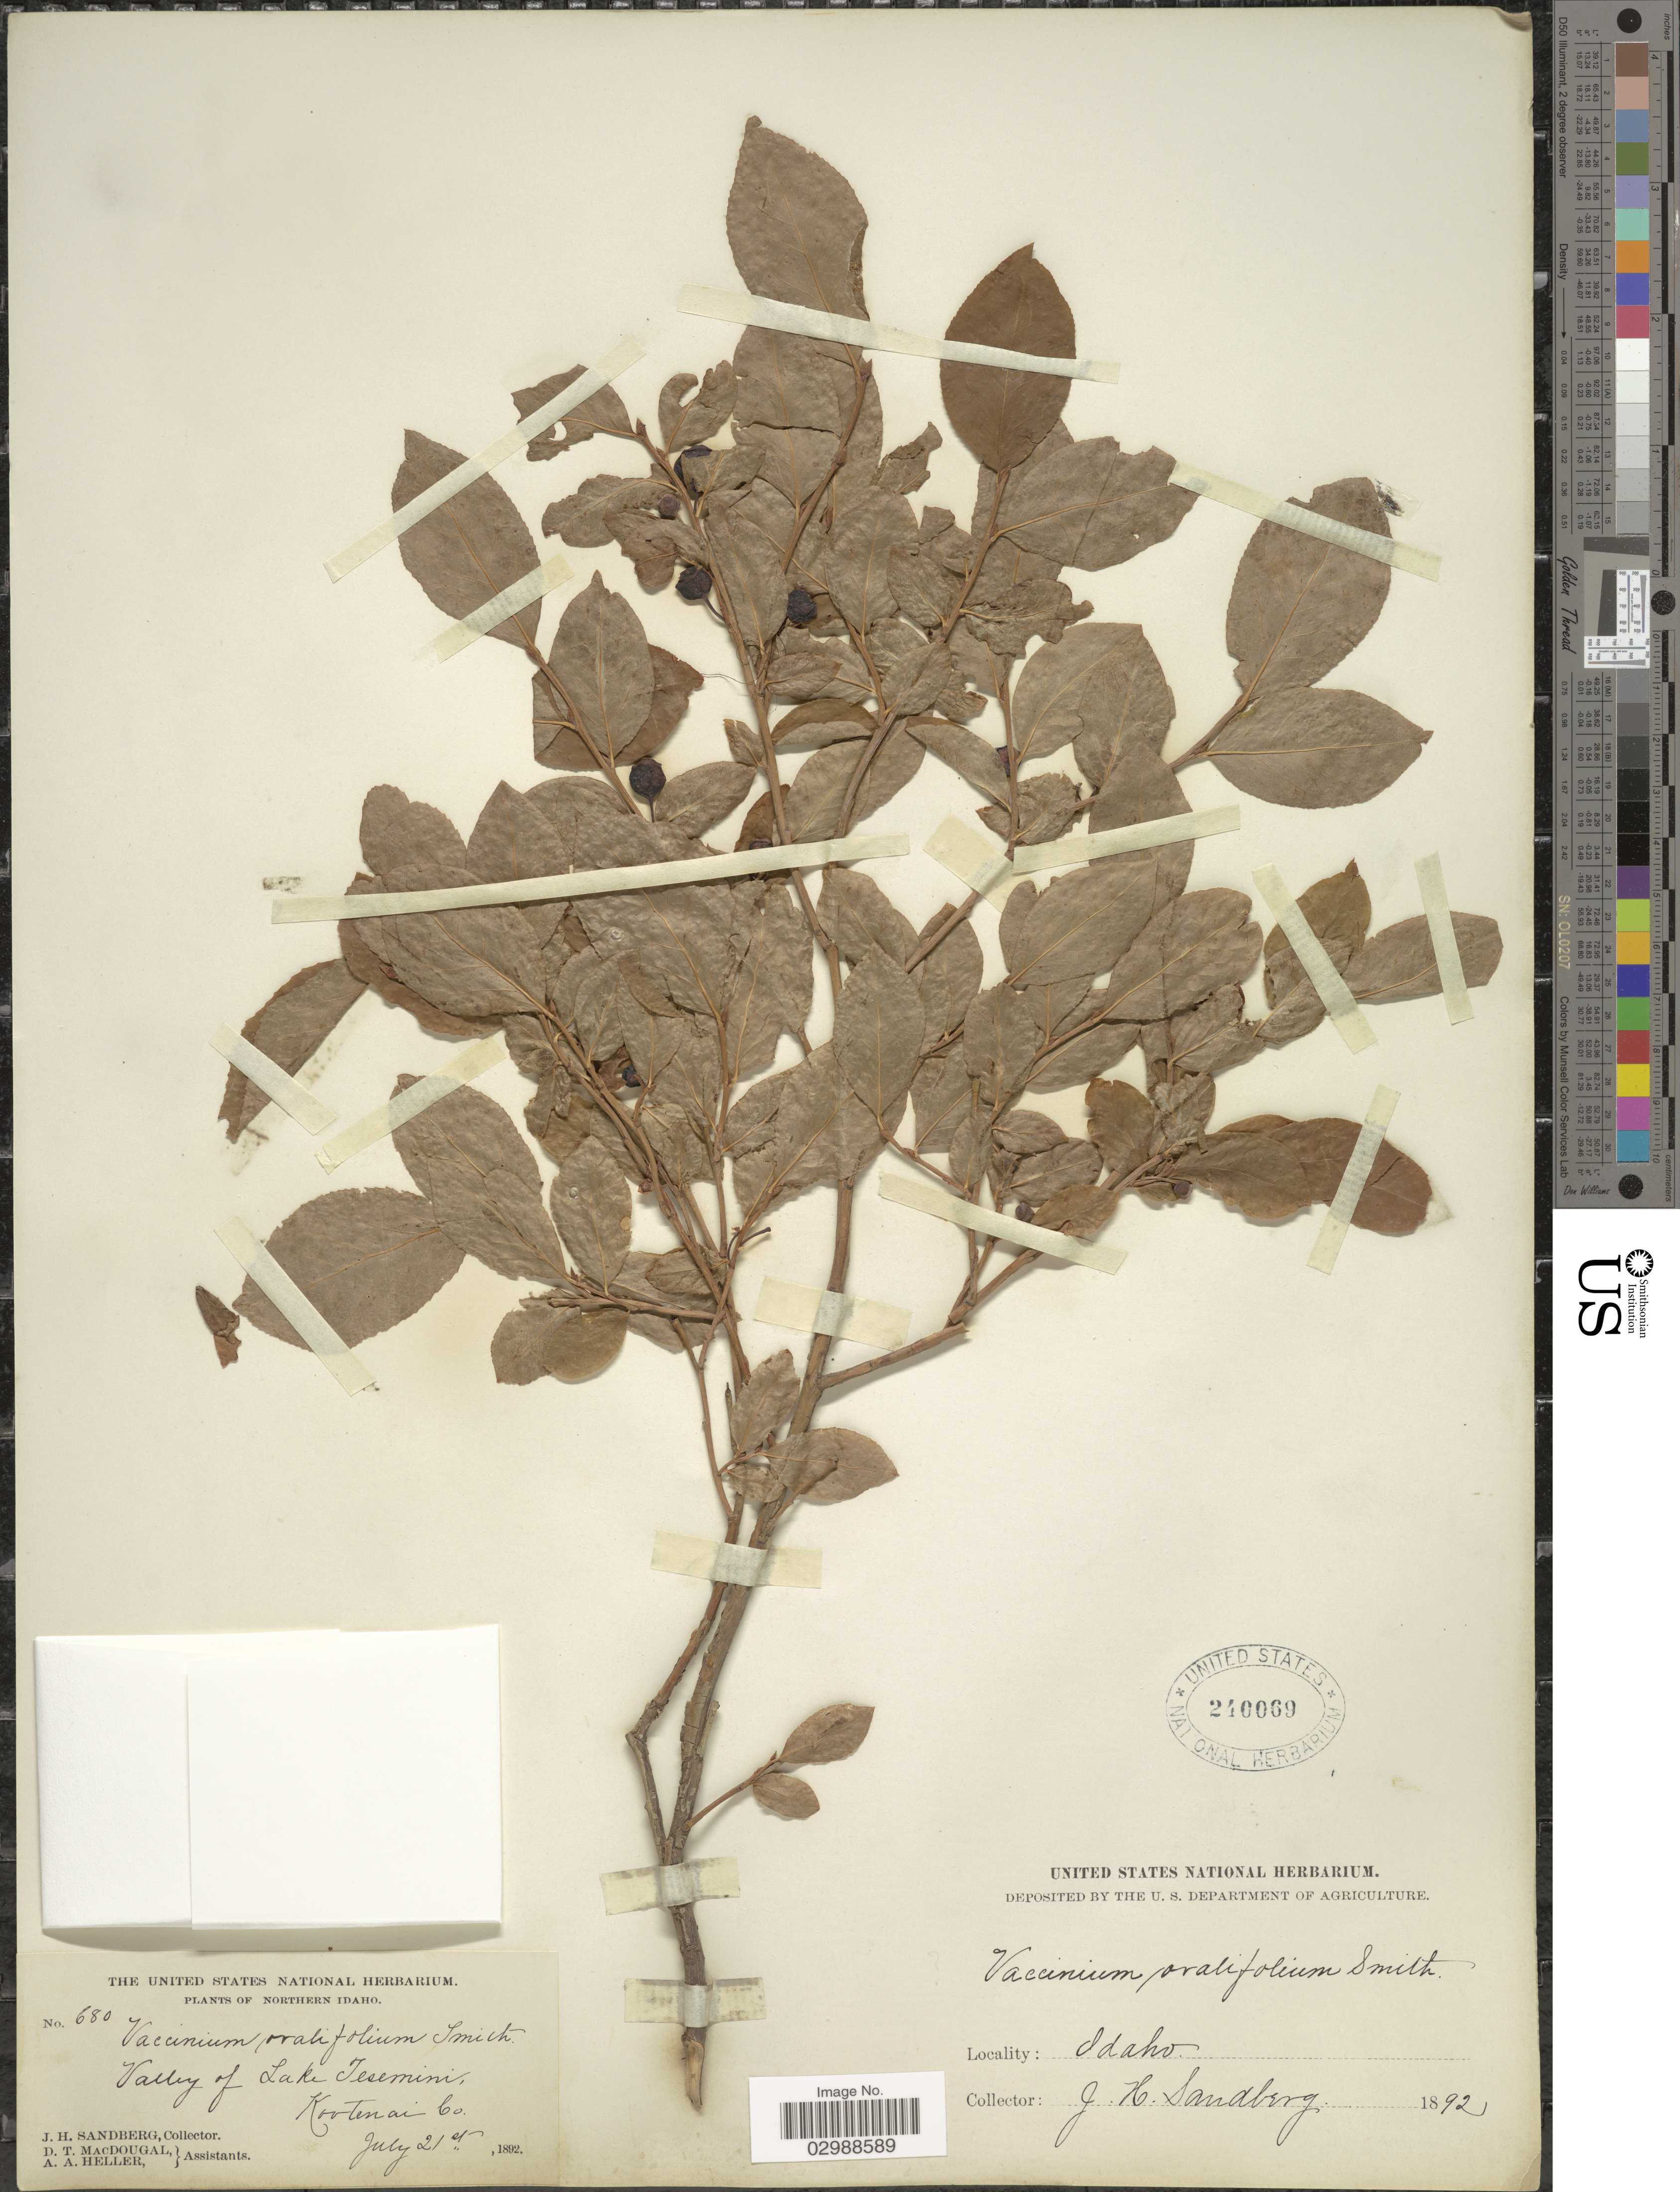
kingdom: Plantae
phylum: Tracheophyta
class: Magnoliopsida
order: Ericales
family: Ericaceae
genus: Vaccinium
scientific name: Vaccinium membranaceum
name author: Douglas ex Torr.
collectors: J. H. Sandberg, D. T. MacDougal & A. A. Heller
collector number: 680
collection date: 1892-07-21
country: United States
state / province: Idaho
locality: Northern Idaho, Valley of Lake Tesemini, Kootenai Co.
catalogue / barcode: US 240069